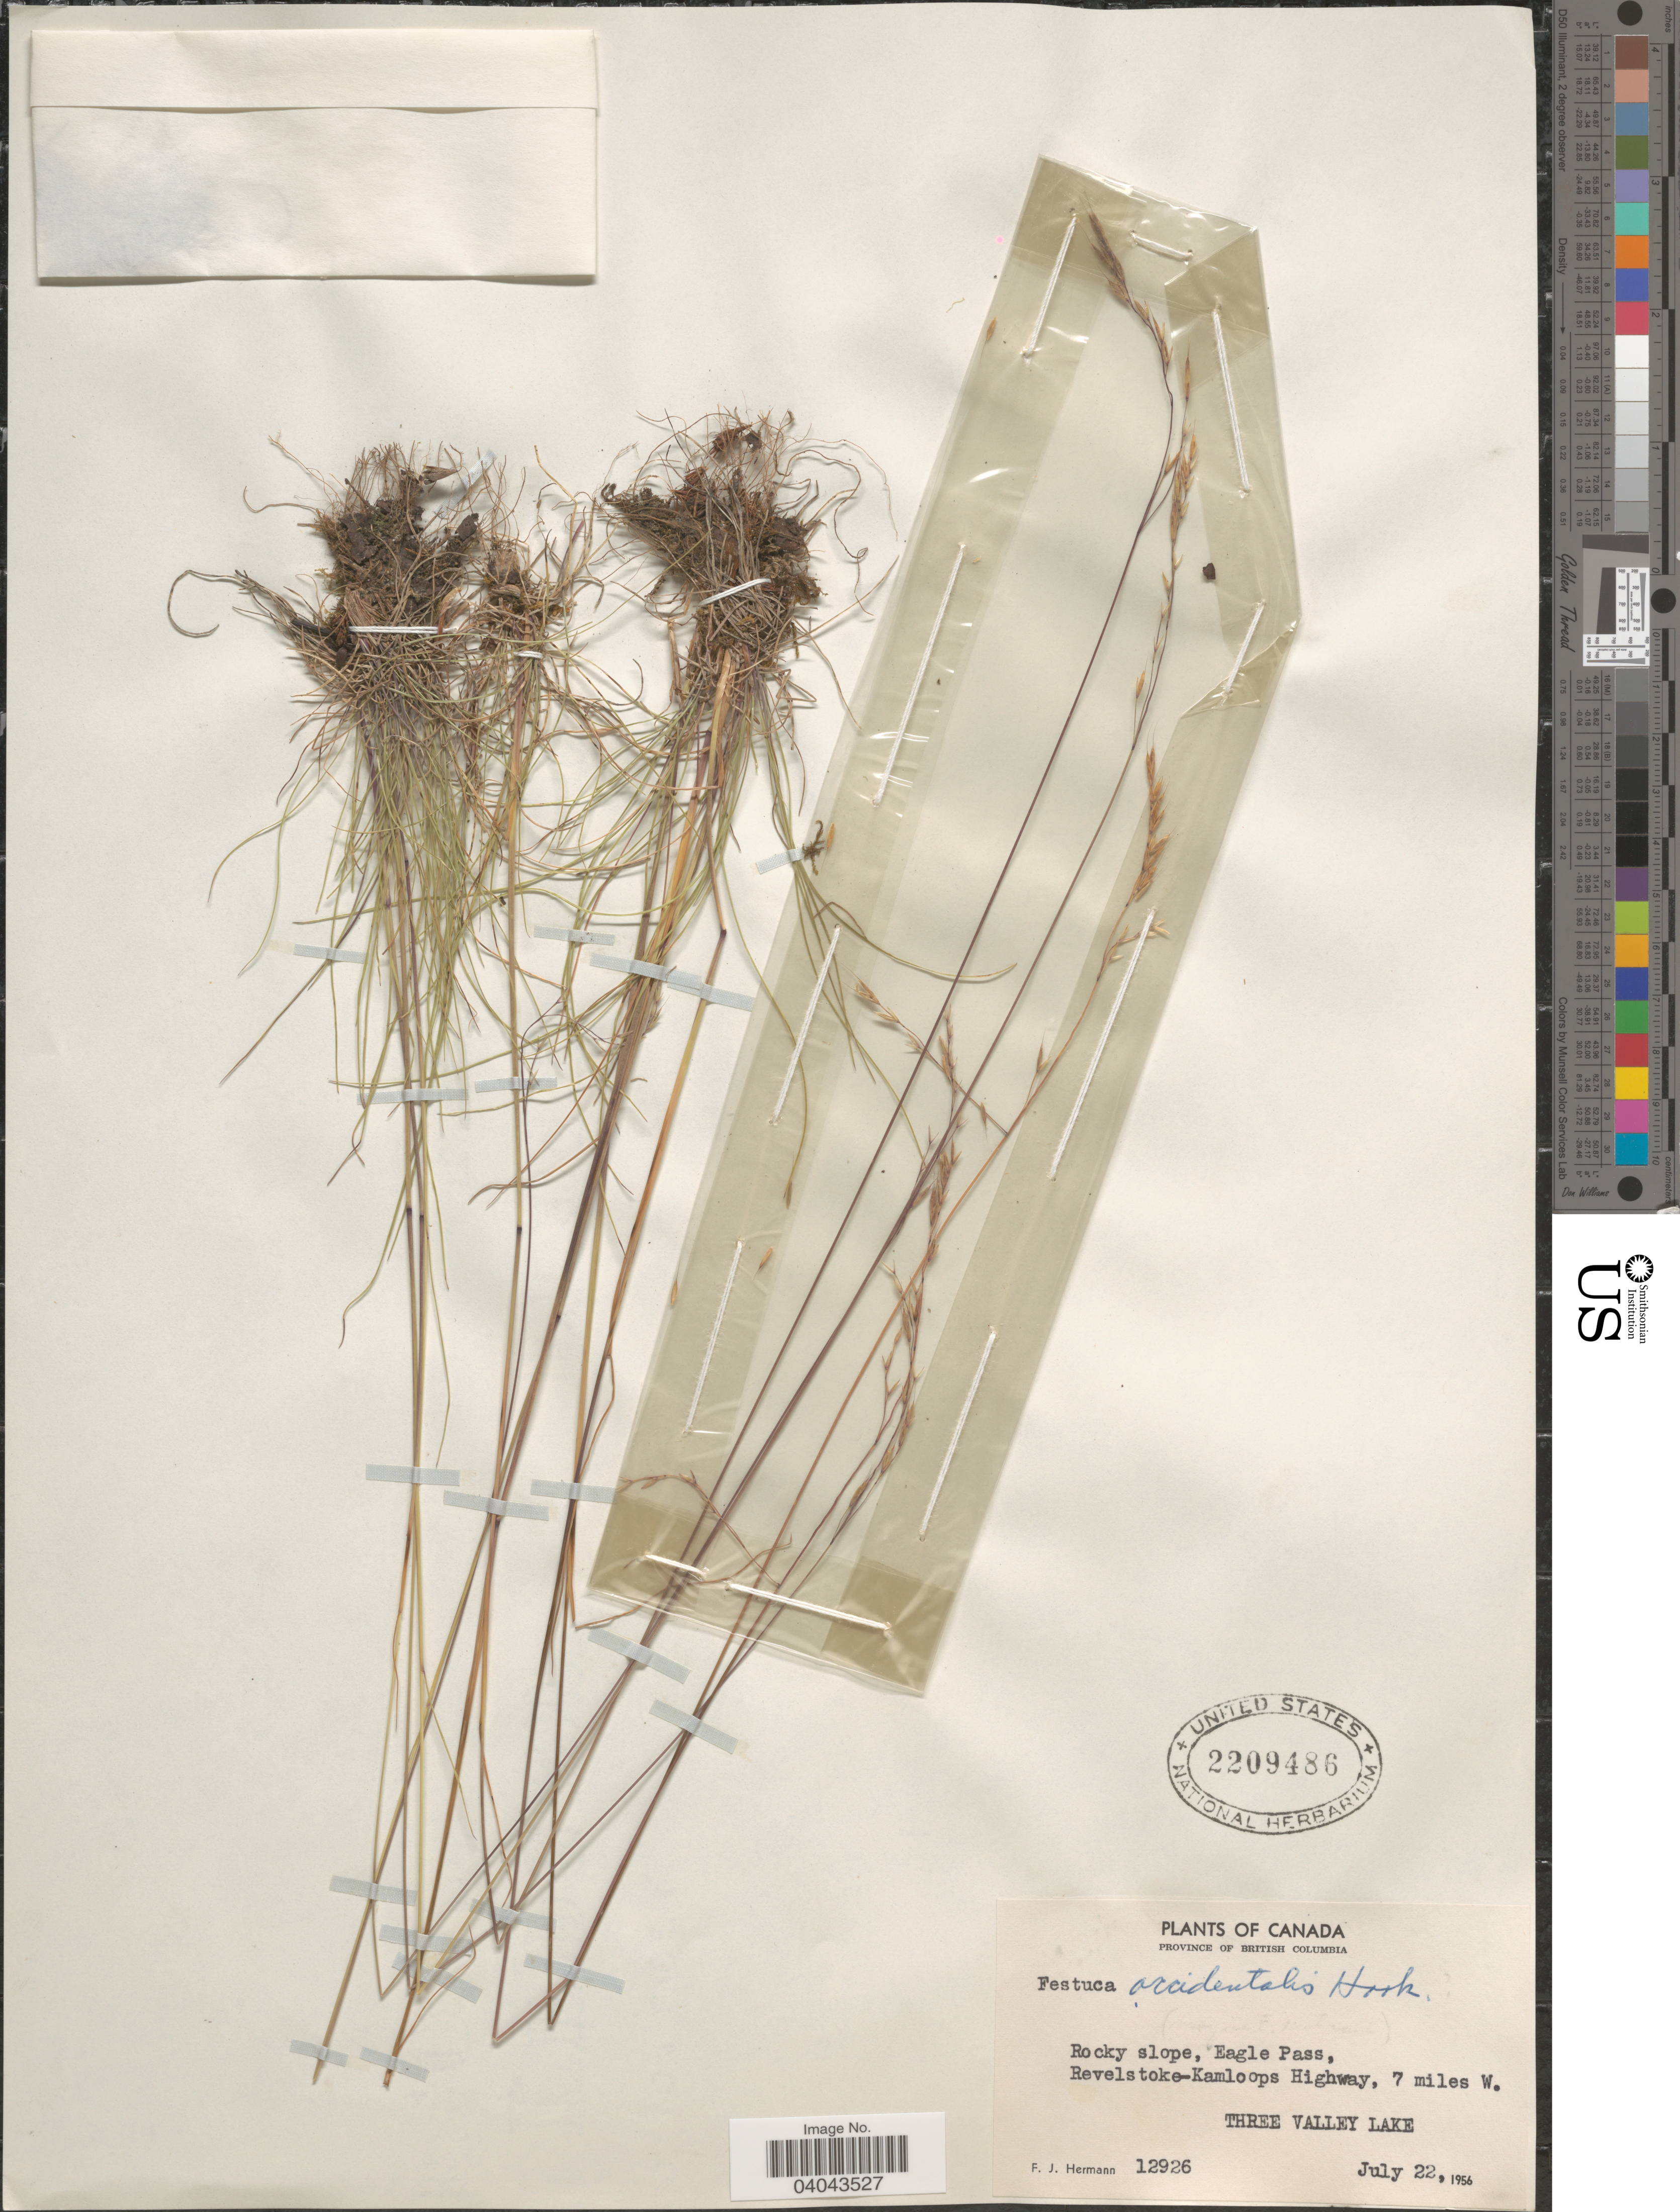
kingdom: Plantae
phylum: Tracheophyta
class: Liliopsida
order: Poales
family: Poaceae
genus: Festuca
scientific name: Festuca occidentalis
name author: Hook.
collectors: F. J. Hermann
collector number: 12926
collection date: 1956-07-22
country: Canada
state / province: British Columbia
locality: Eagle Pass, Revelstoke-Kamloops Highway, 7 miles W. Three Valley Lake.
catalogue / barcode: US 2209486